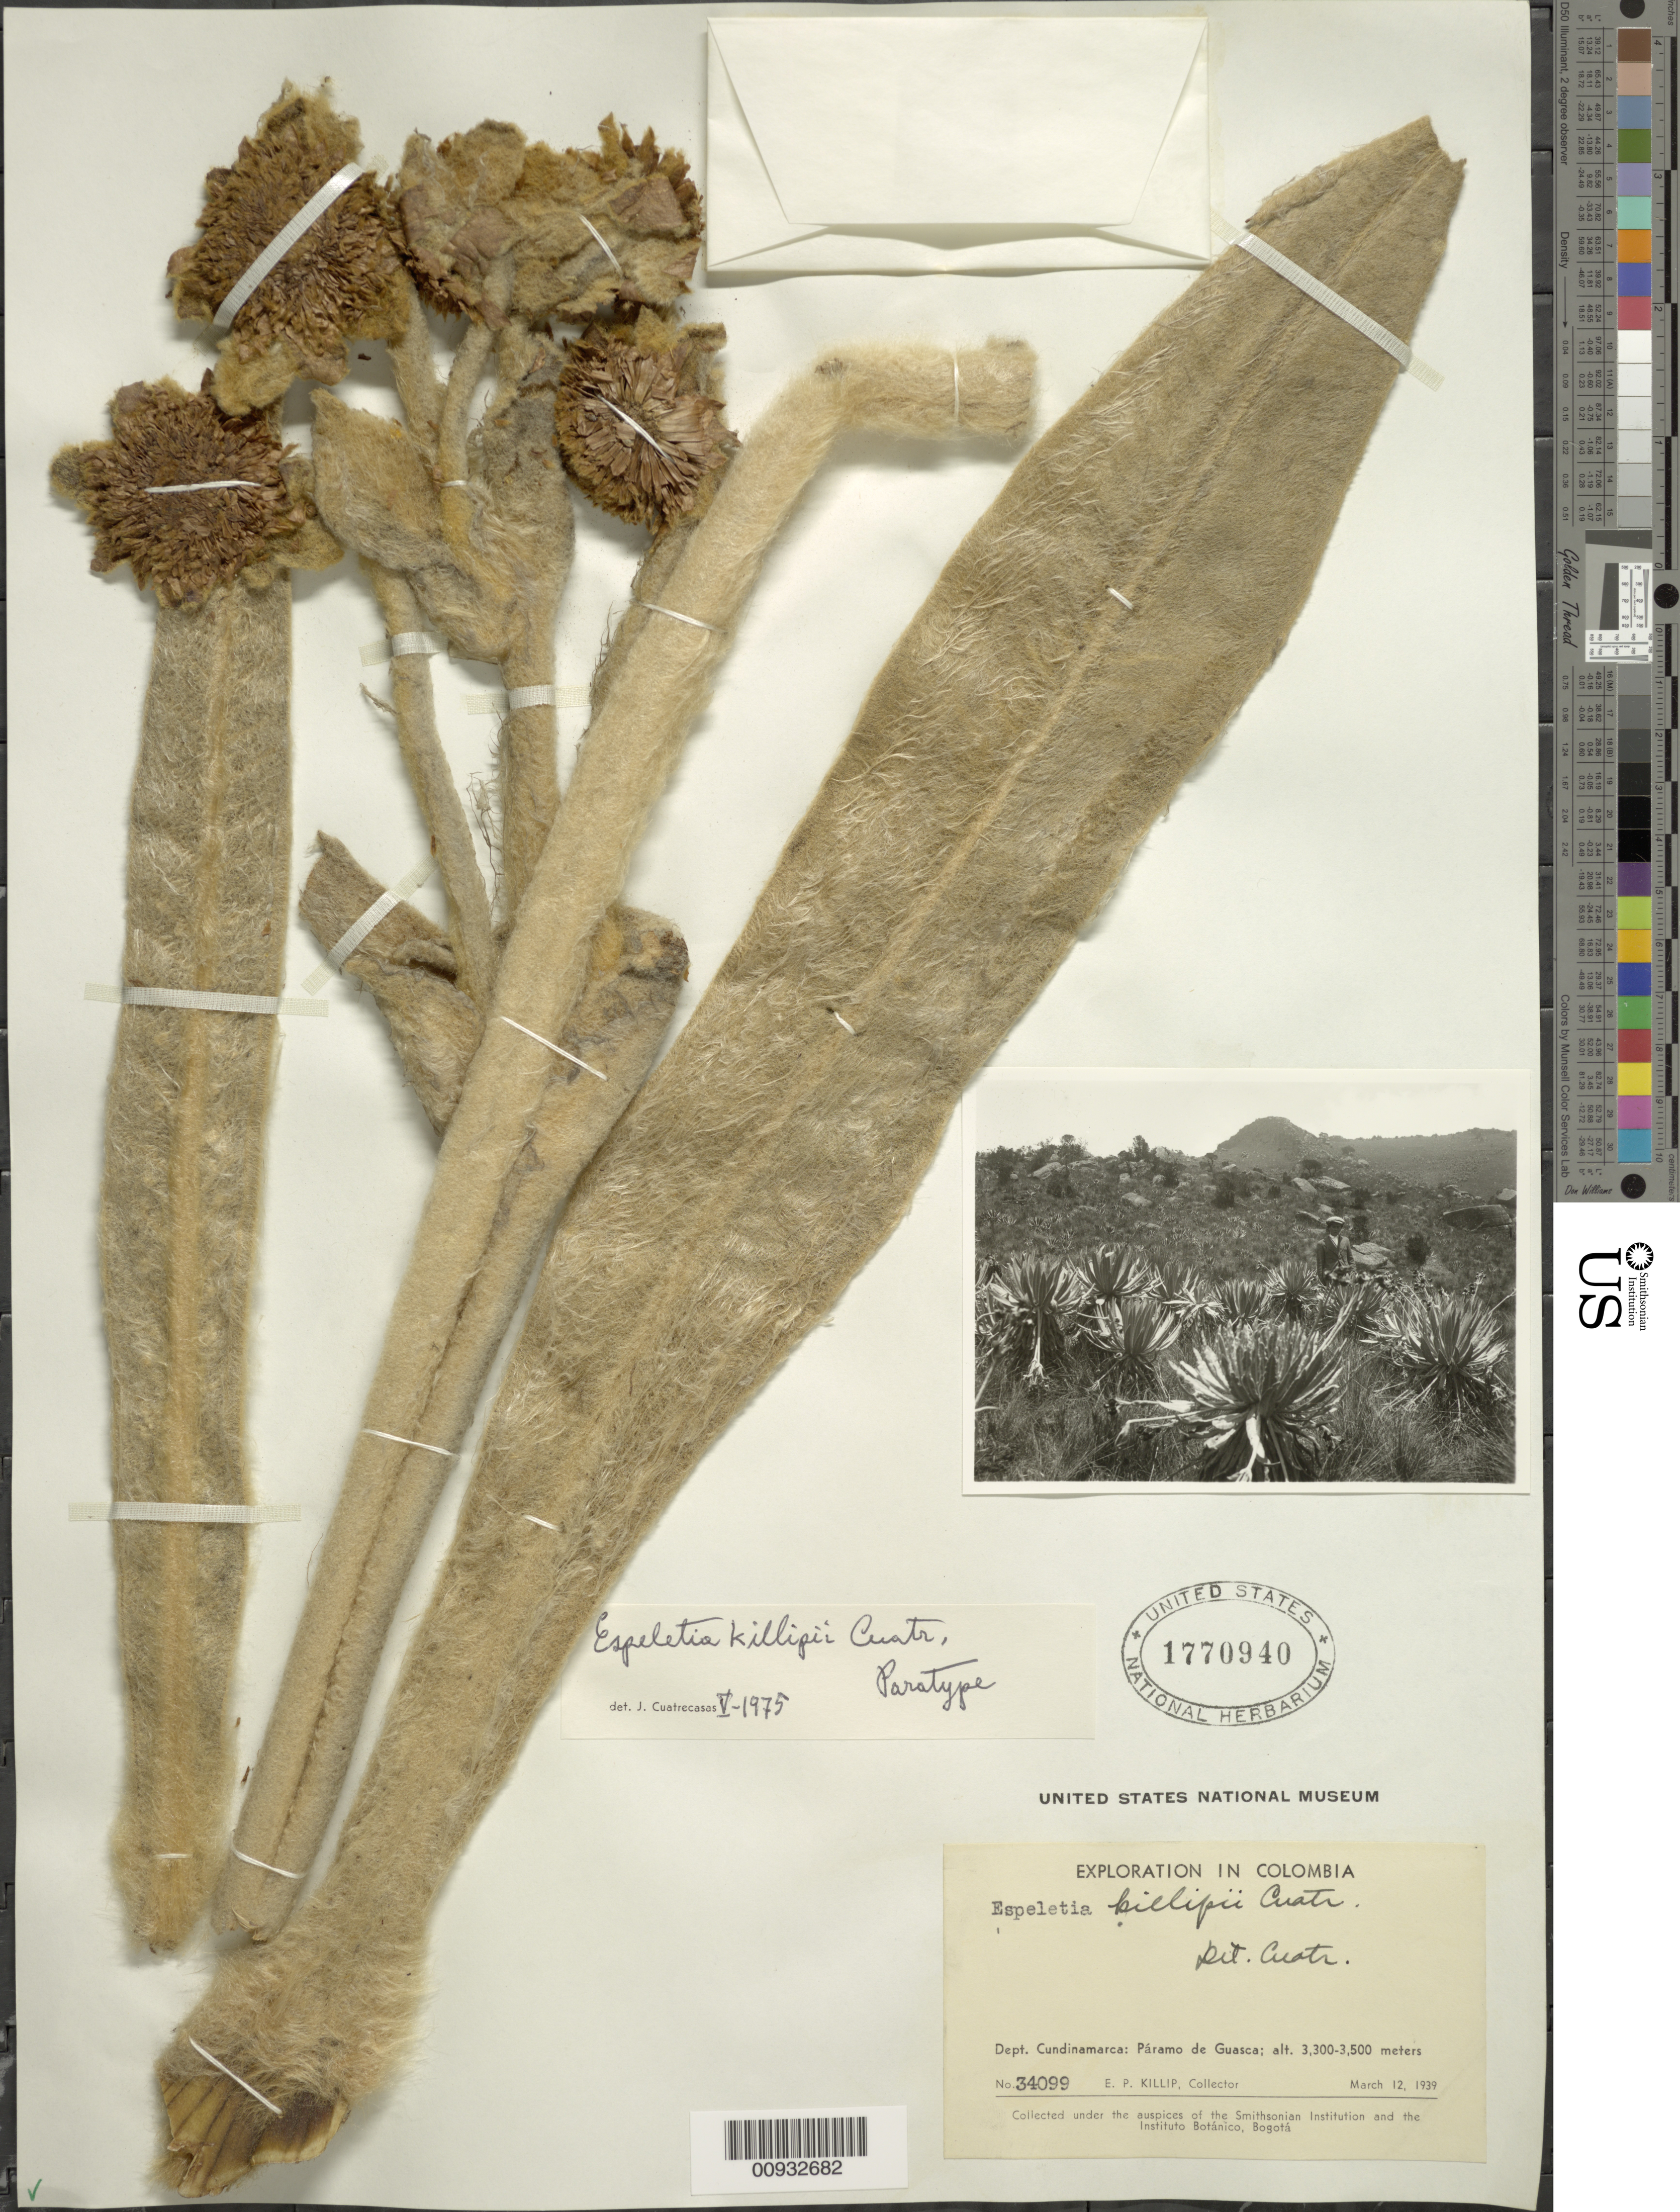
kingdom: Plantae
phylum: Tracheophyta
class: Magnoliopsida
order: Asterales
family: Asteraceae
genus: Espeletia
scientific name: Espeletia killipii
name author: Cuatrec.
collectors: E. P. Killip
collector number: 34099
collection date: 1939-03-12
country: Colombia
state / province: Cundinamarca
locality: Paramo de Guasca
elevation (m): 3300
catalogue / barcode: US 1770940